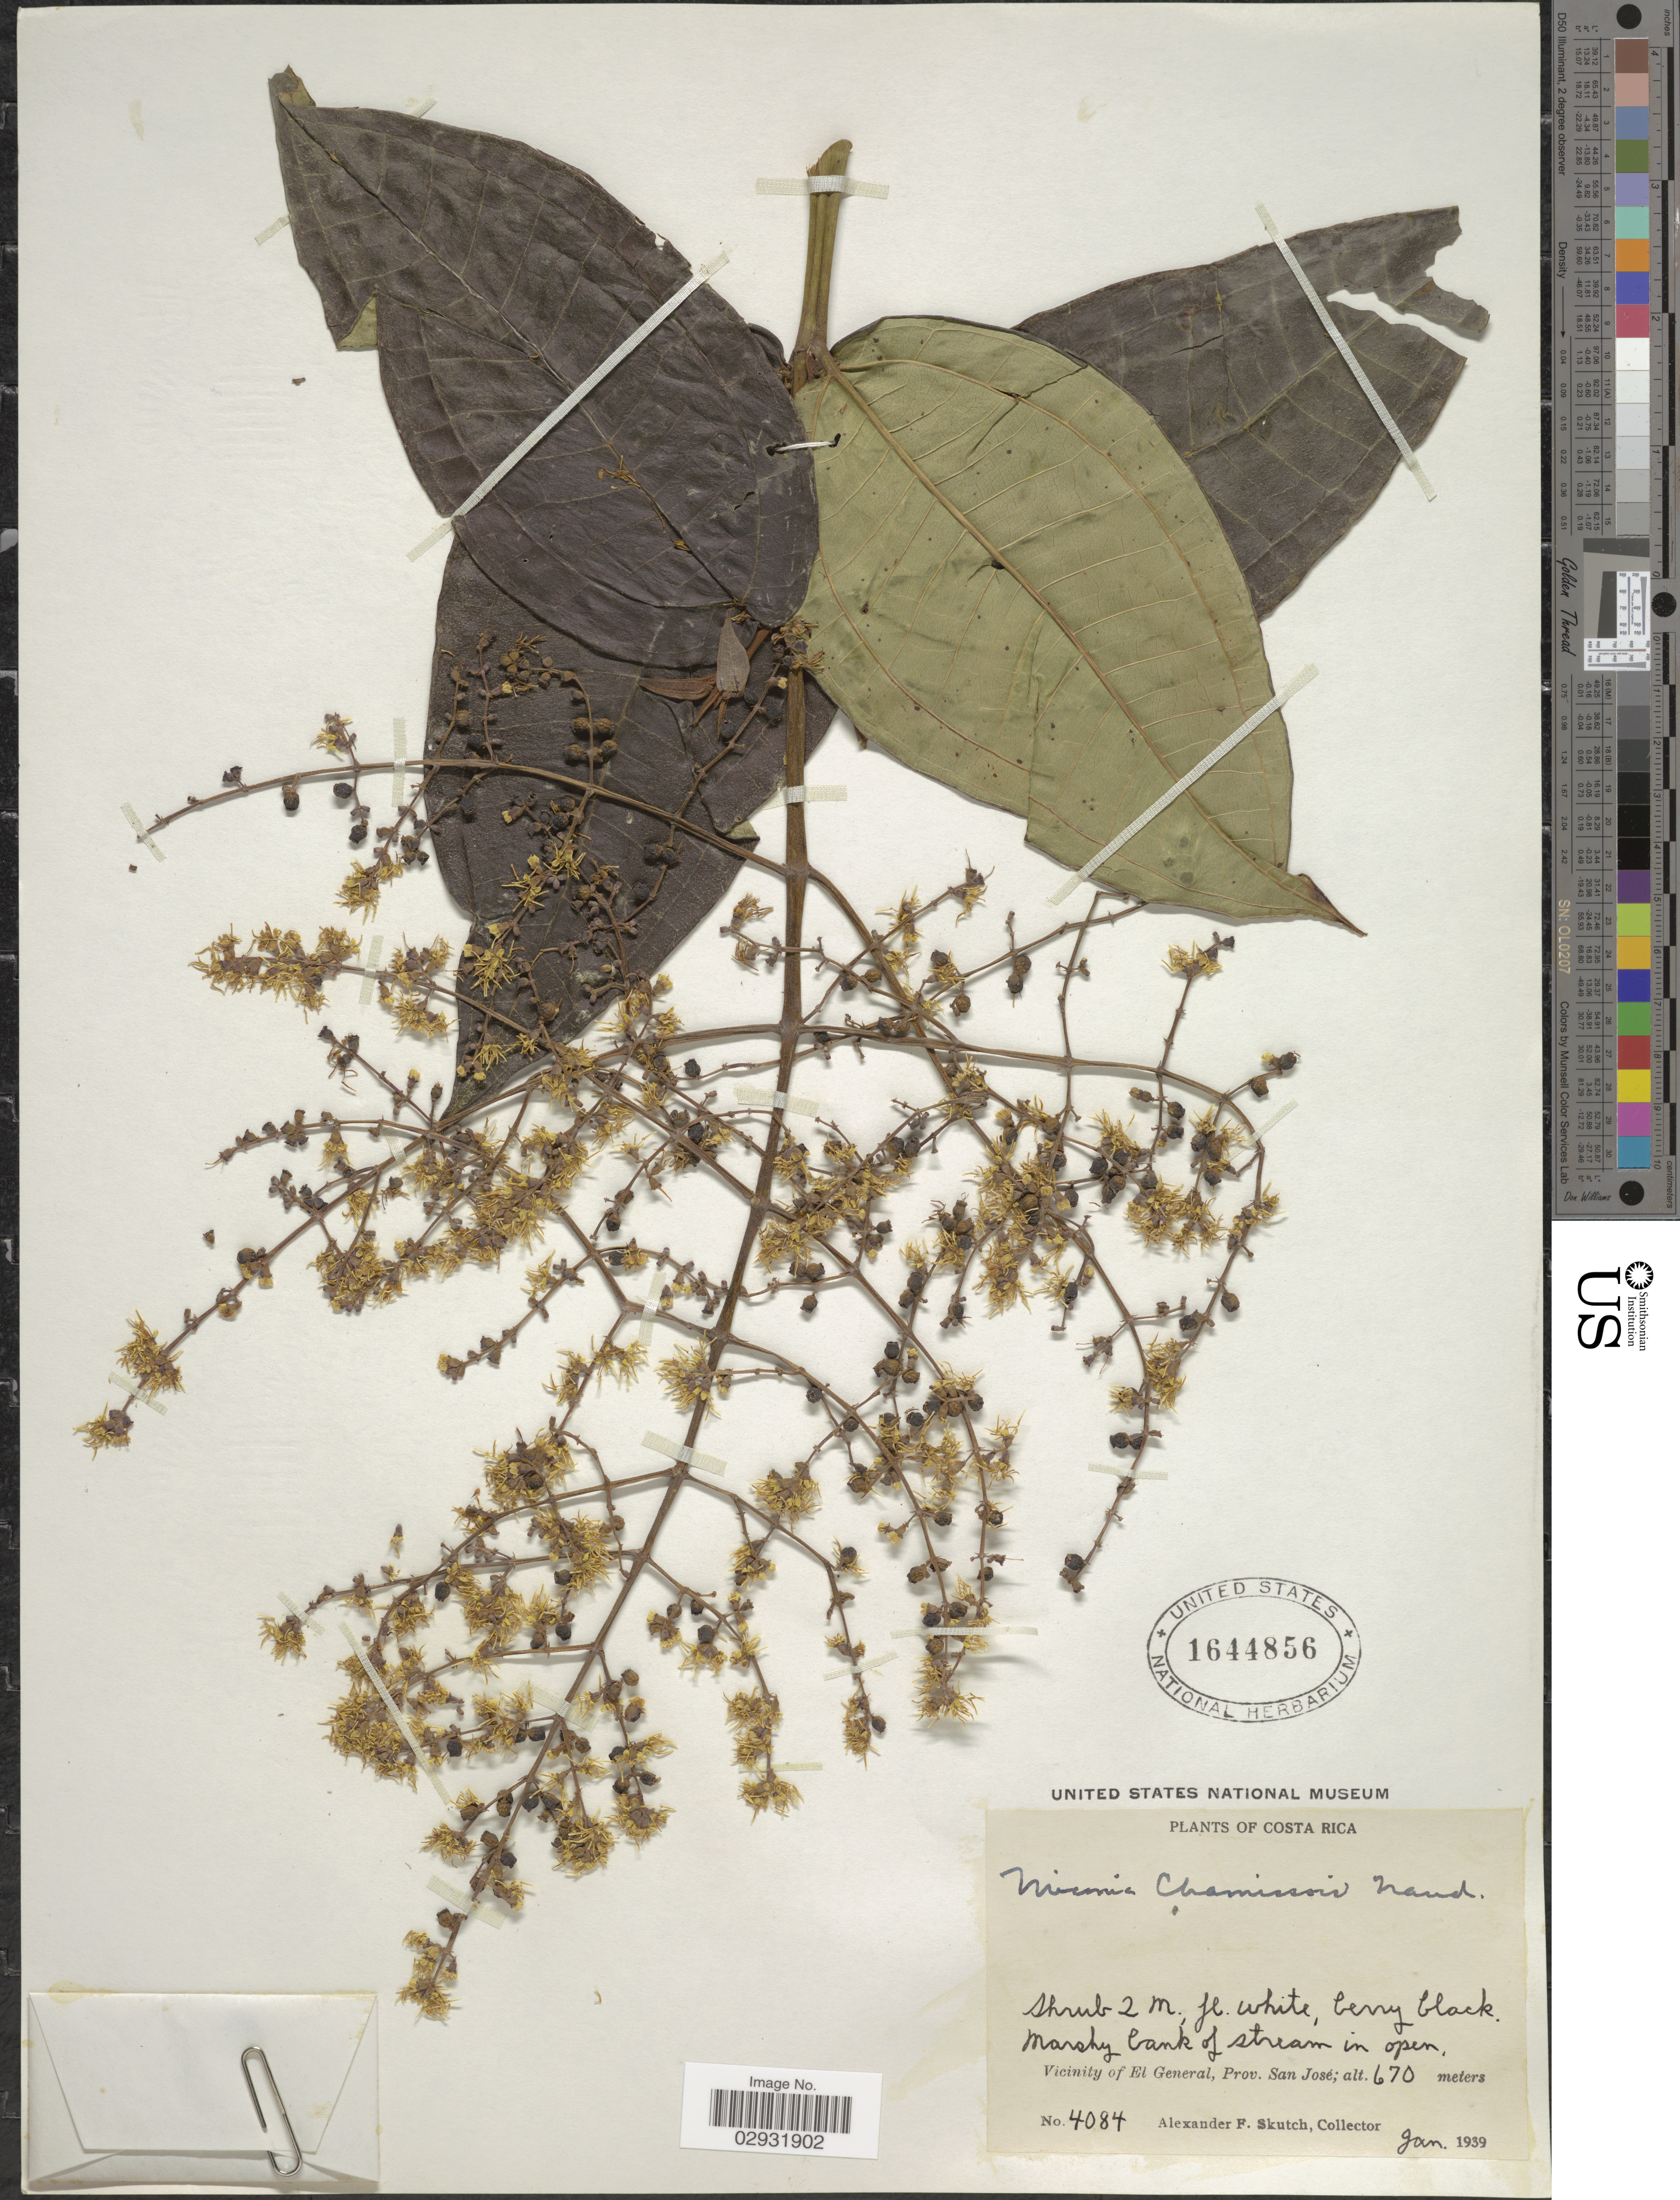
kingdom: Plantae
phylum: Tracheophyta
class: Magnoliopsida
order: Myrtales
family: Melastomataceae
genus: Miconia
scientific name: Miconia alternans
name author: Naudin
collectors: A. F. Skutch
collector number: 4084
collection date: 1939-01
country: Costa Rica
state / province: San José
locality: Vicinity of El General, Prov. San José.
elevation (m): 670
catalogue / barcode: US 1644856